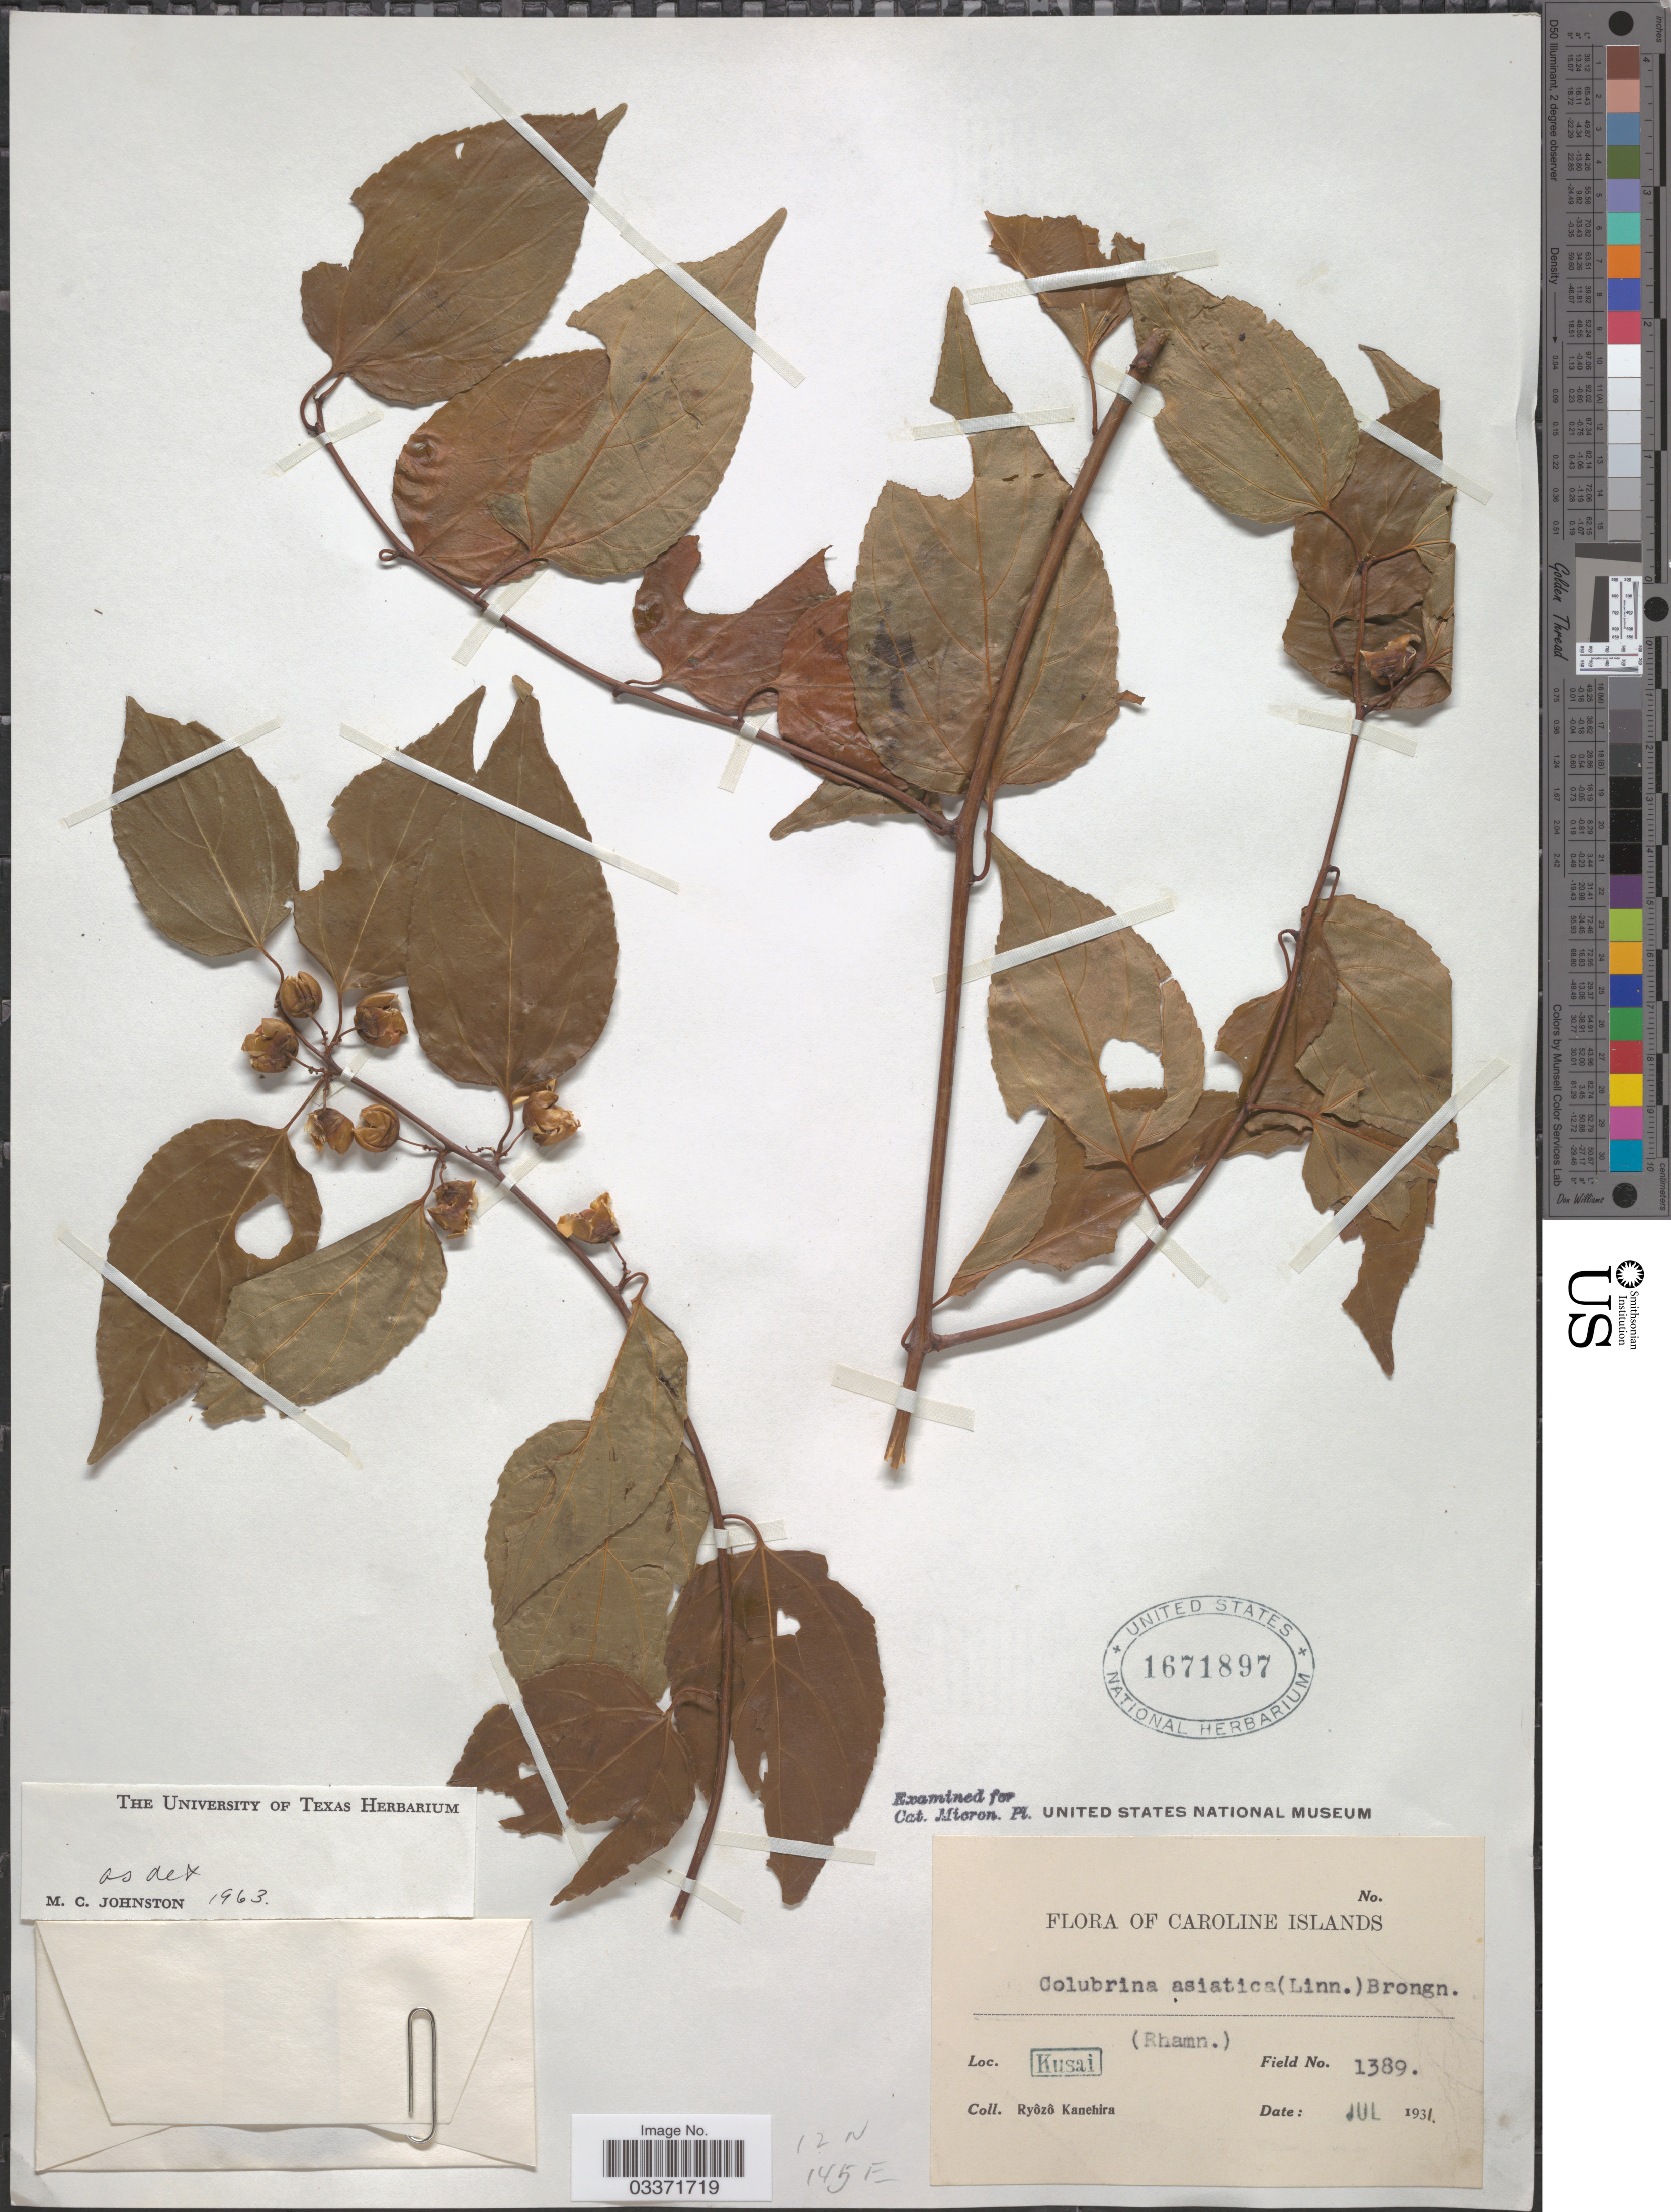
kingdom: Plantae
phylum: Tracheophyta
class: Magnoliopsida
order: Rosales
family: Rhamnaceae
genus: Colubrina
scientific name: Colubrina asiatica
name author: (L.) Brongn.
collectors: R. Kanehira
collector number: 1389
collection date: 1931-07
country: Micronesia, Federated States of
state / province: Kosrae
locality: Caroline Islands, Kusai.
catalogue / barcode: US 1671897